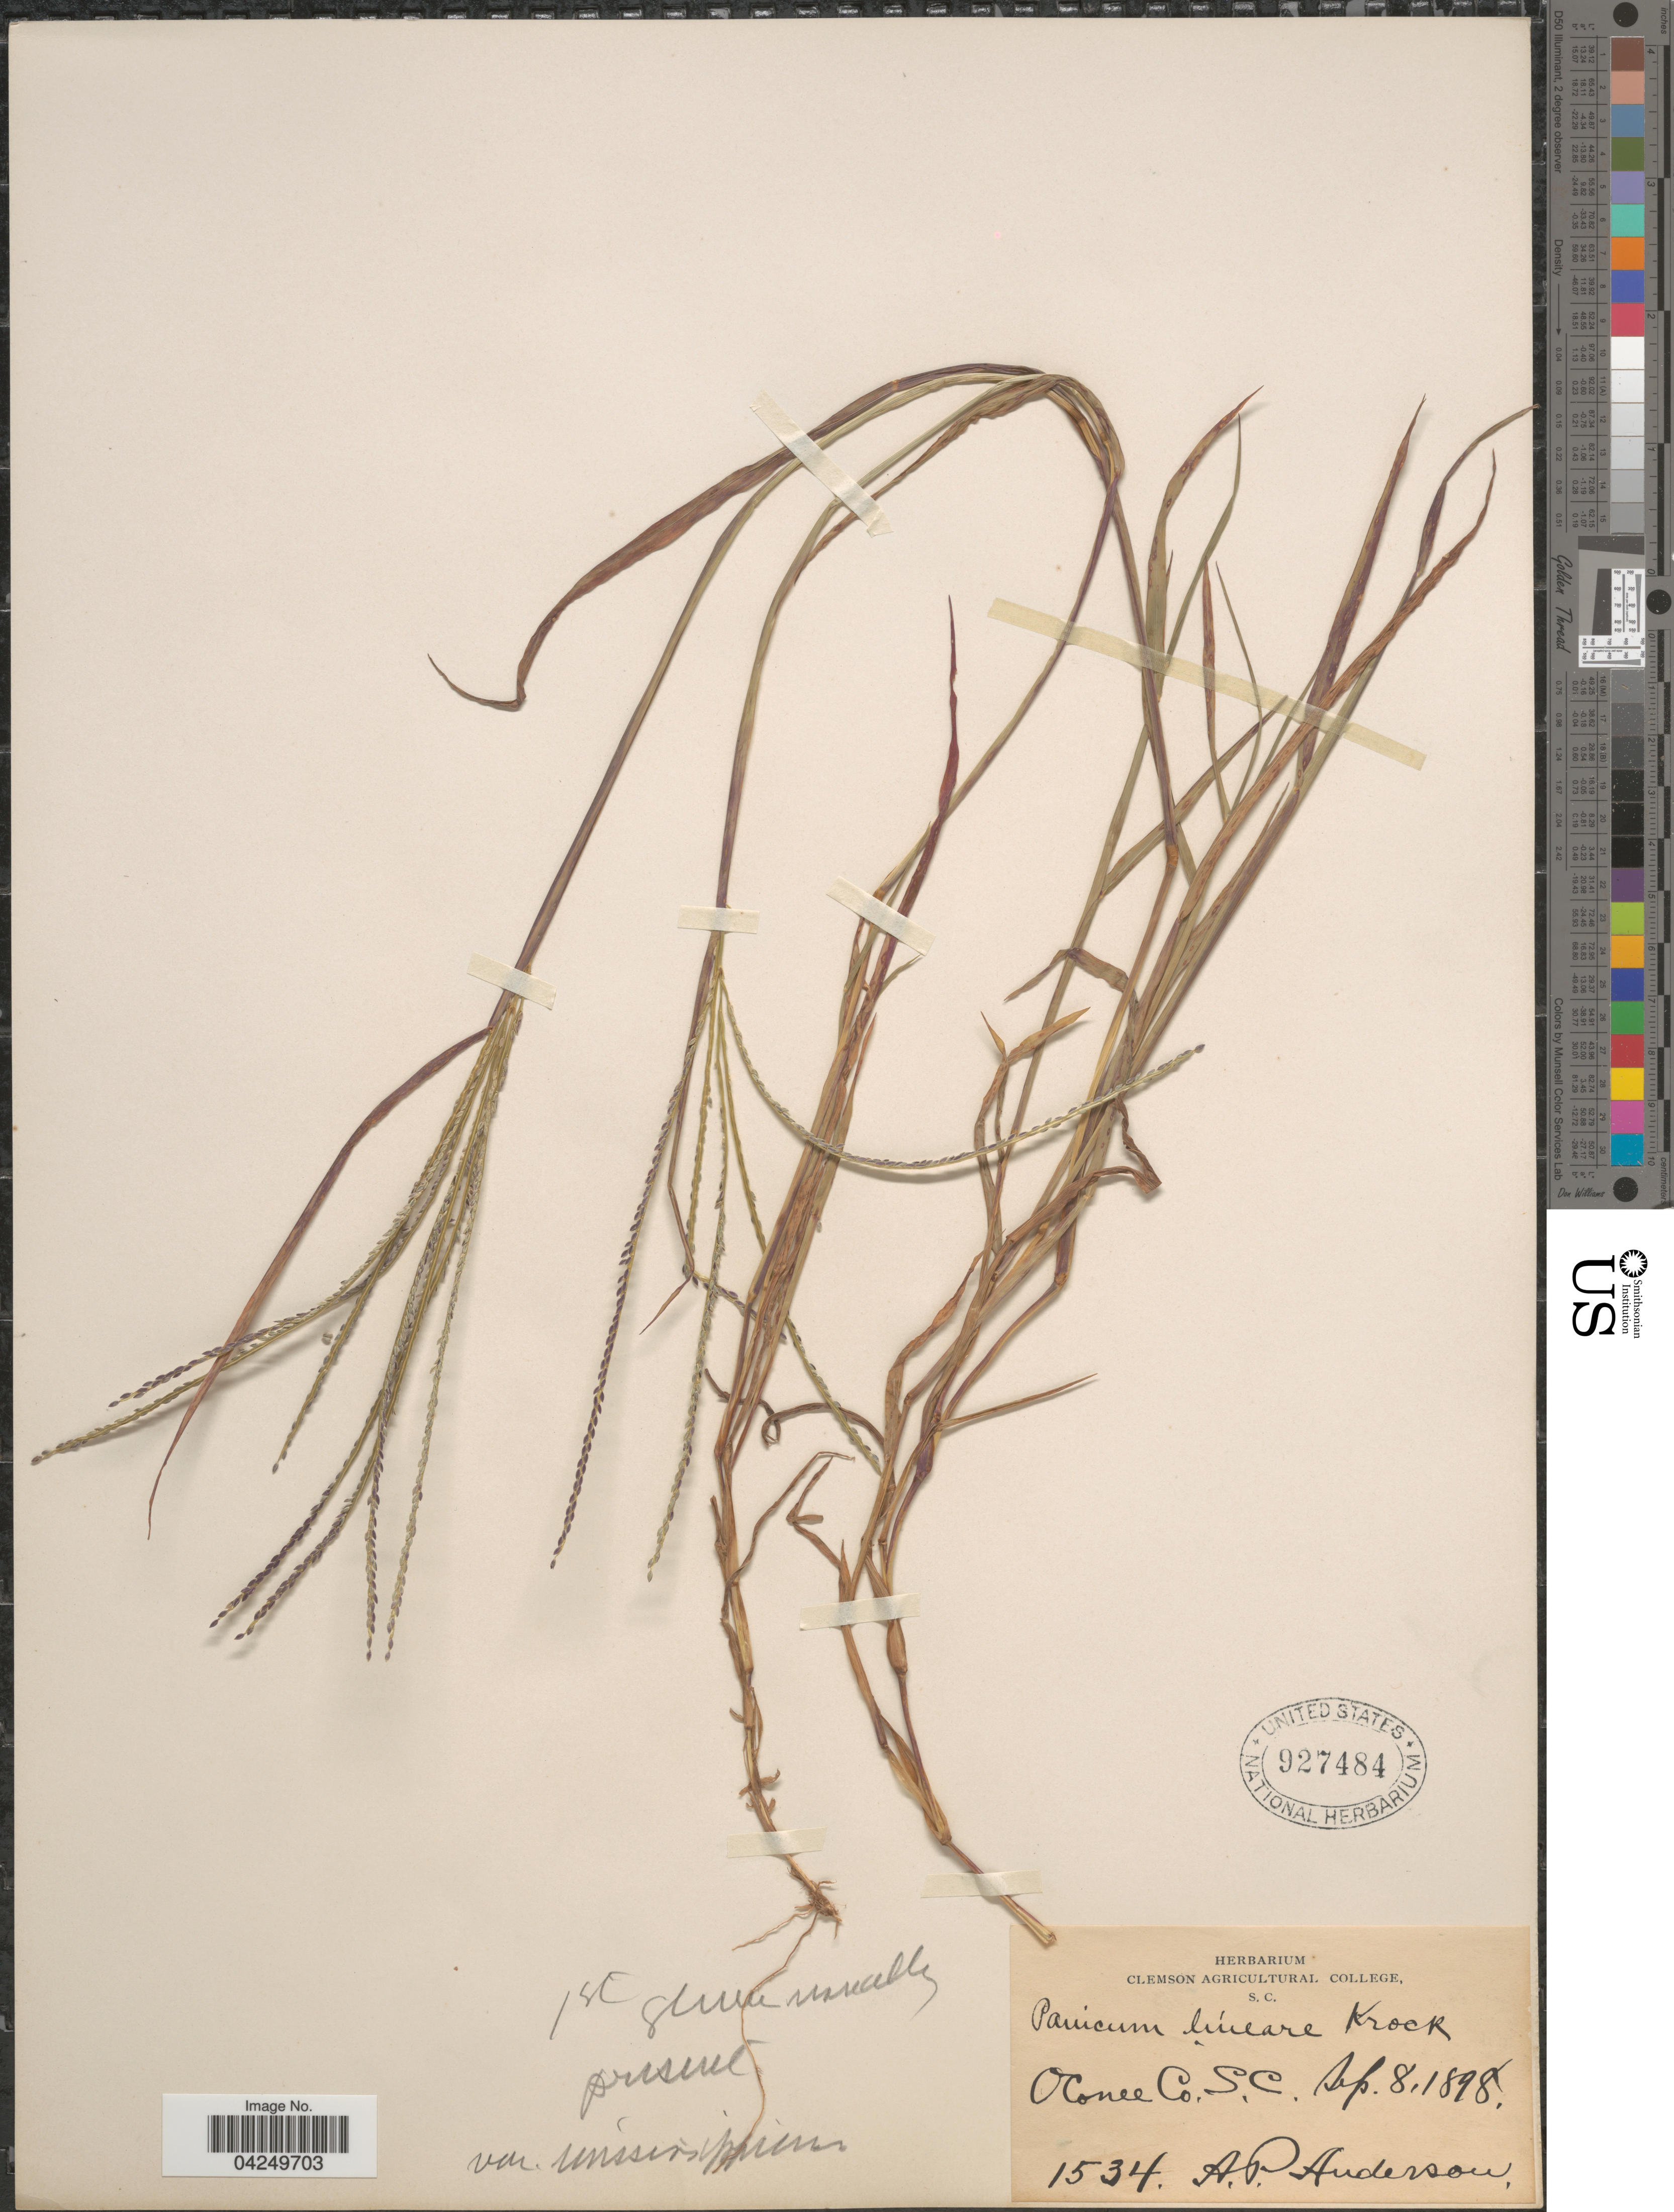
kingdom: Plantae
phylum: Tracheophyta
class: Liliopsida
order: Poales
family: Poaceae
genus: Digitaria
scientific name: Digitaria ischaemum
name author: (Schreber) Schreber ex Muhl.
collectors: A. P. Anderson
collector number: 1534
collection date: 1898-09-08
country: United States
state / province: South Carolina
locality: Oconee Co.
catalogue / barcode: US 927484